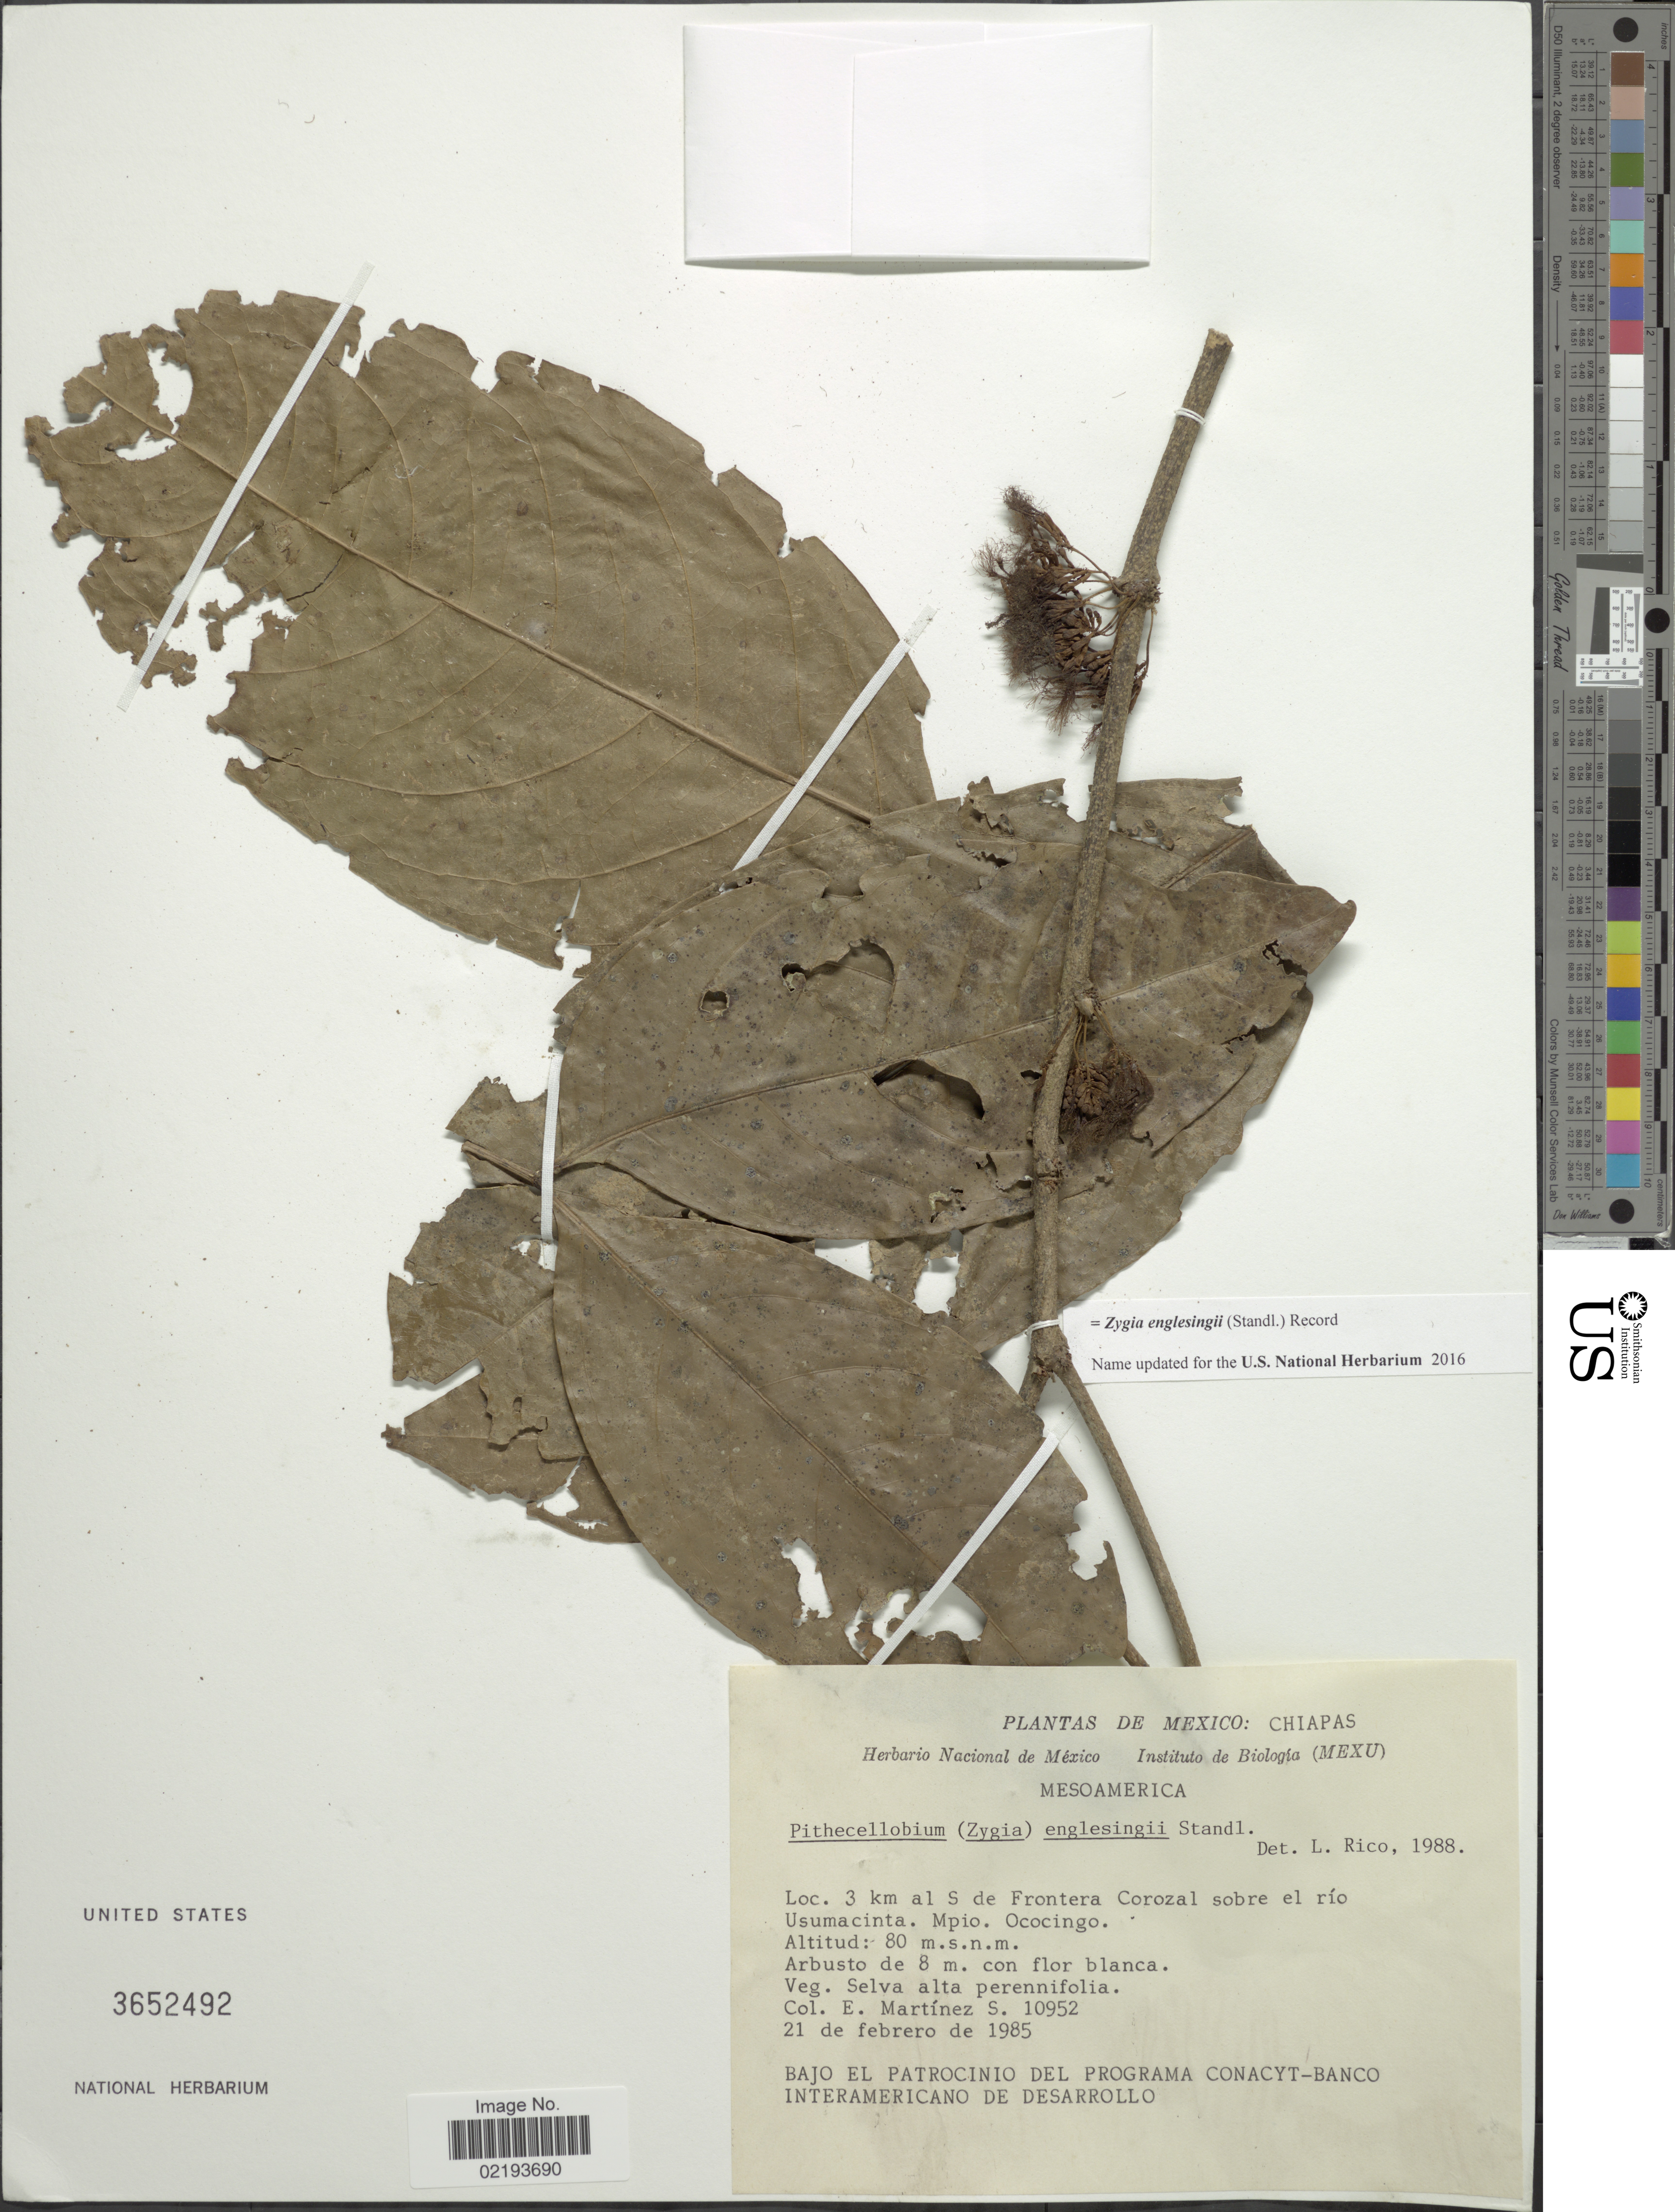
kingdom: Plantae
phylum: Tracheophyta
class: Magnoliopsida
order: Fabales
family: Fabaceae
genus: Zygia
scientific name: Zygia englesingii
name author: (Standl.) Record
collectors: E. M. Martínez S.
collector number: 10952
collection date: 1985-02-21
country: Mexico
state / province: Chiapas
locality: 3 km al S de Frontera Corozal sobre el río Usumacinta. Mpio Ococingo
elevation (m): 80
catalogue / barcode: US 3652492